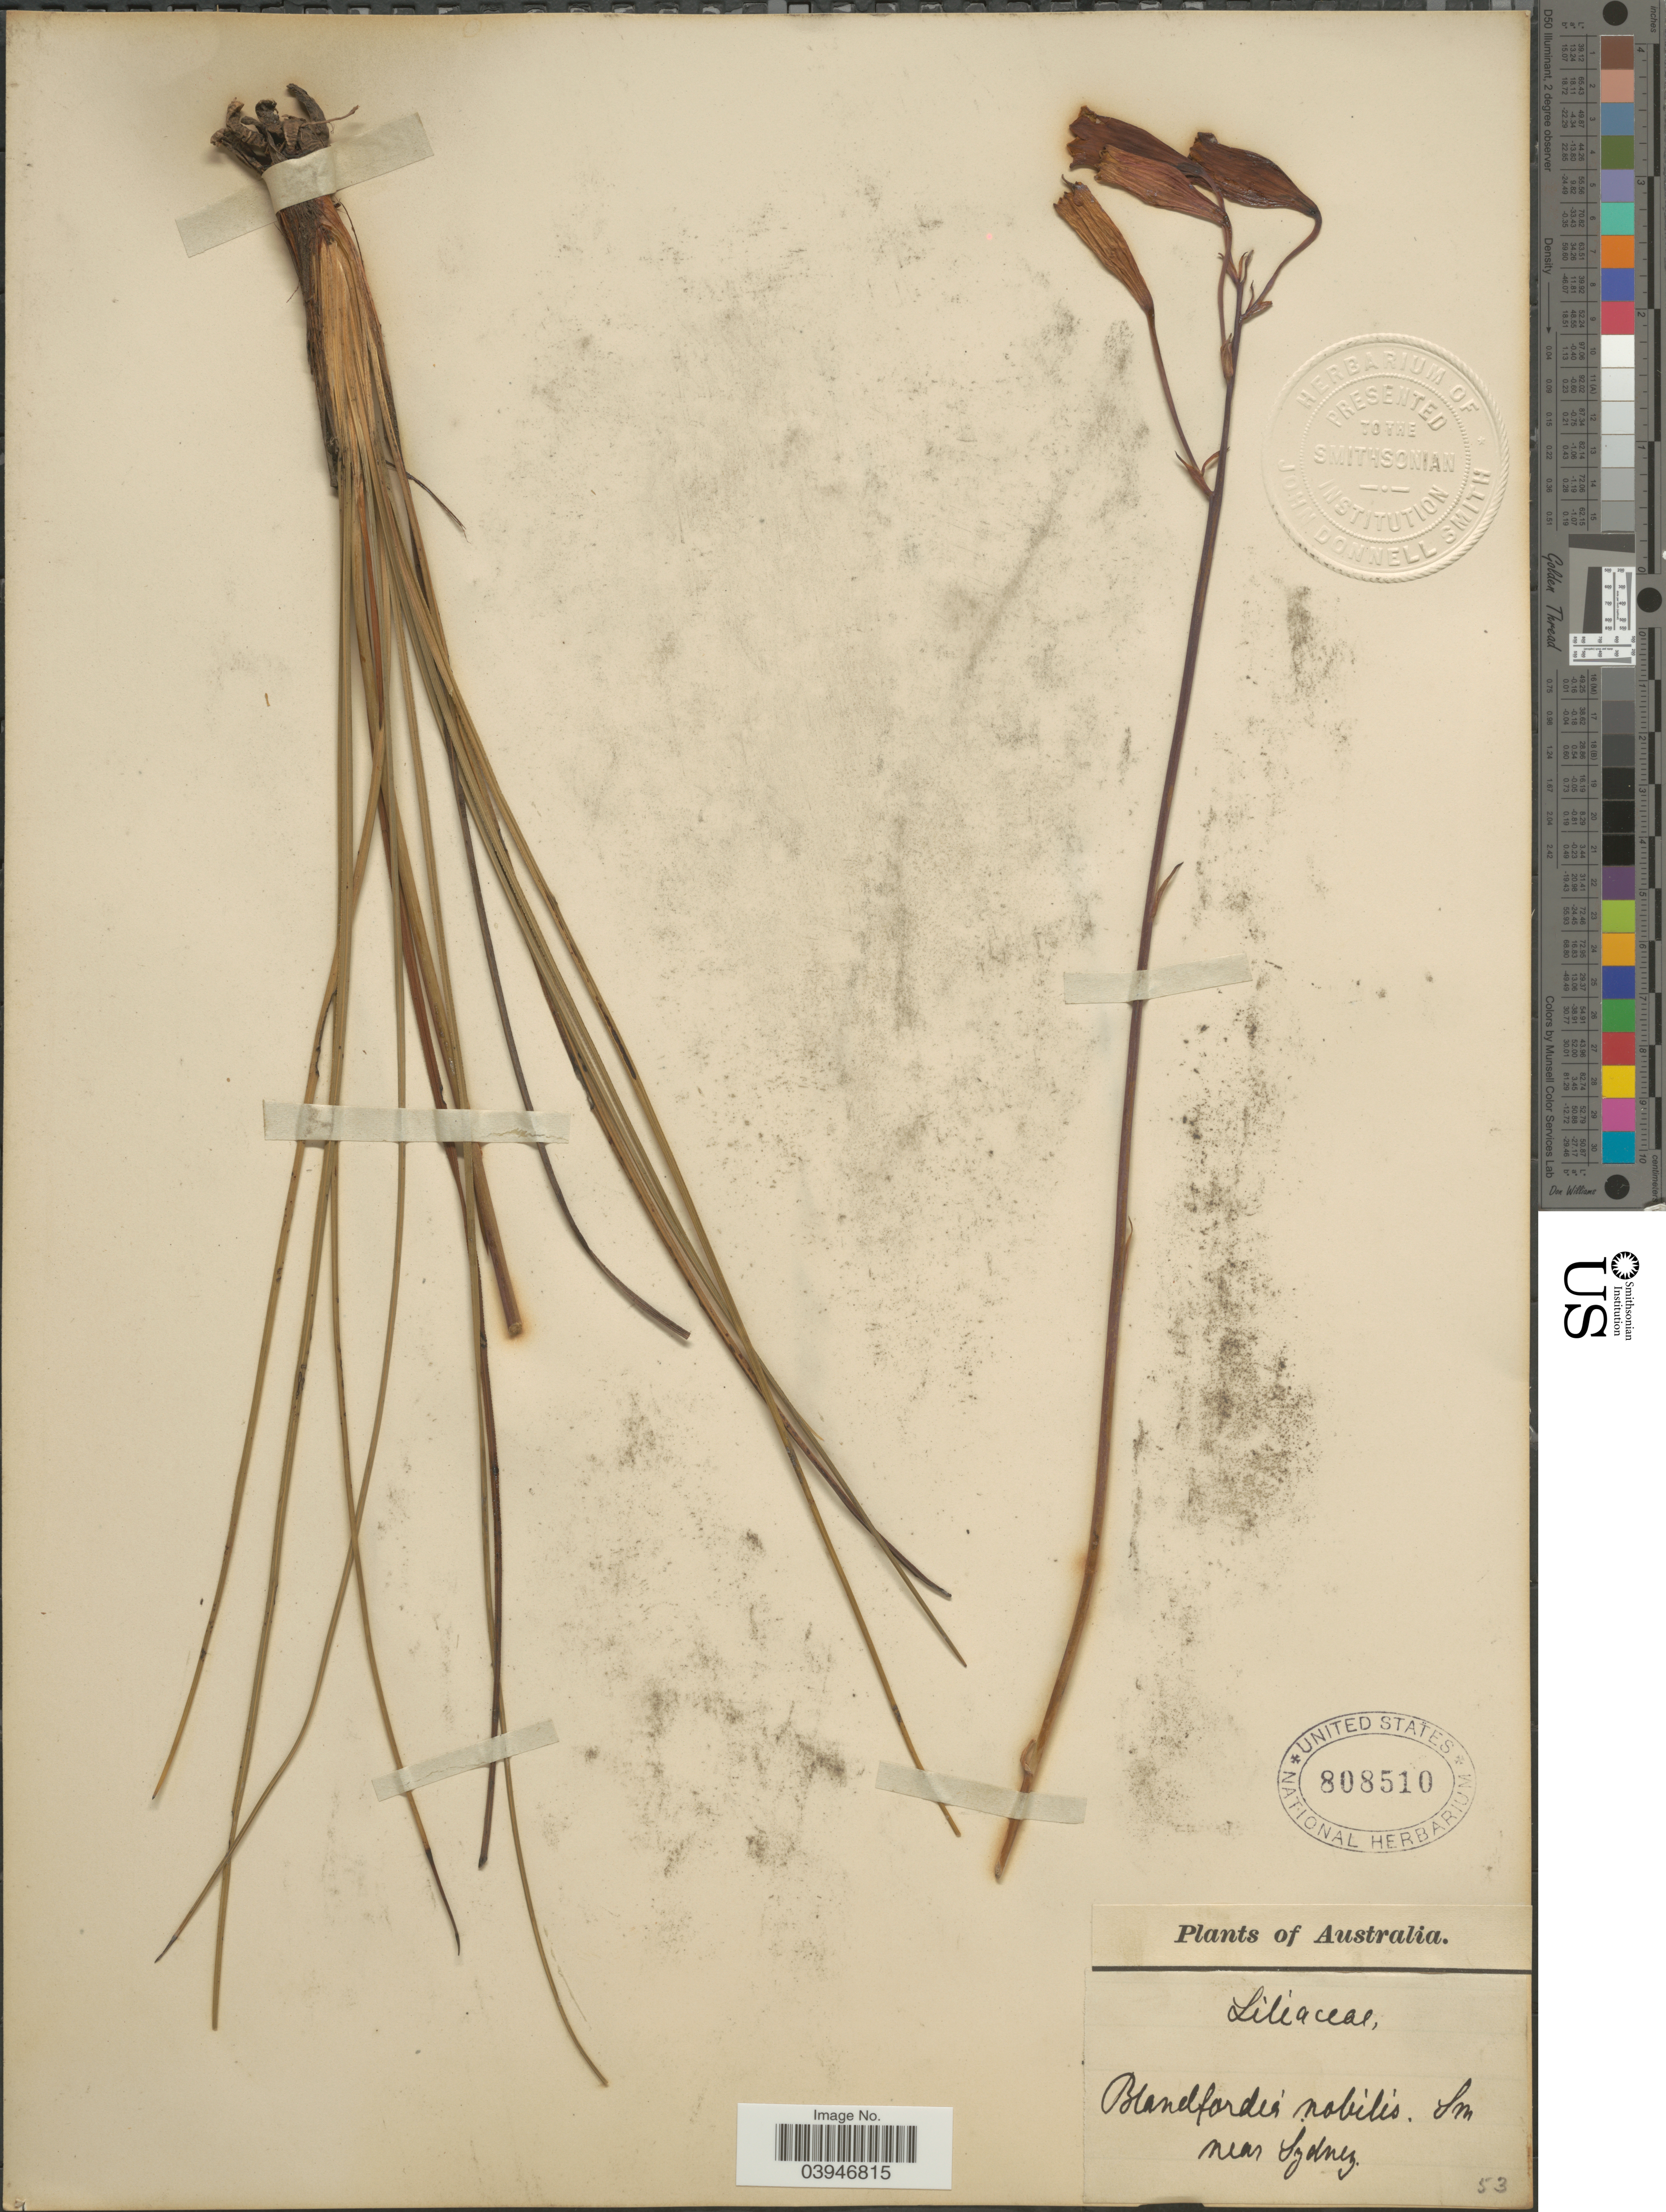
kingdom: Plantae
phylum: Tracheophyta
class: Liliopsida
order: Asparagales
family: Blandfordiaceae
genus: Blandfordia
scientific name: Blandfordia nobilis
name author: Sm.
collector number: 53?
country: Australia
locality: Near Sydney.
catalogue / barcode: US 808510